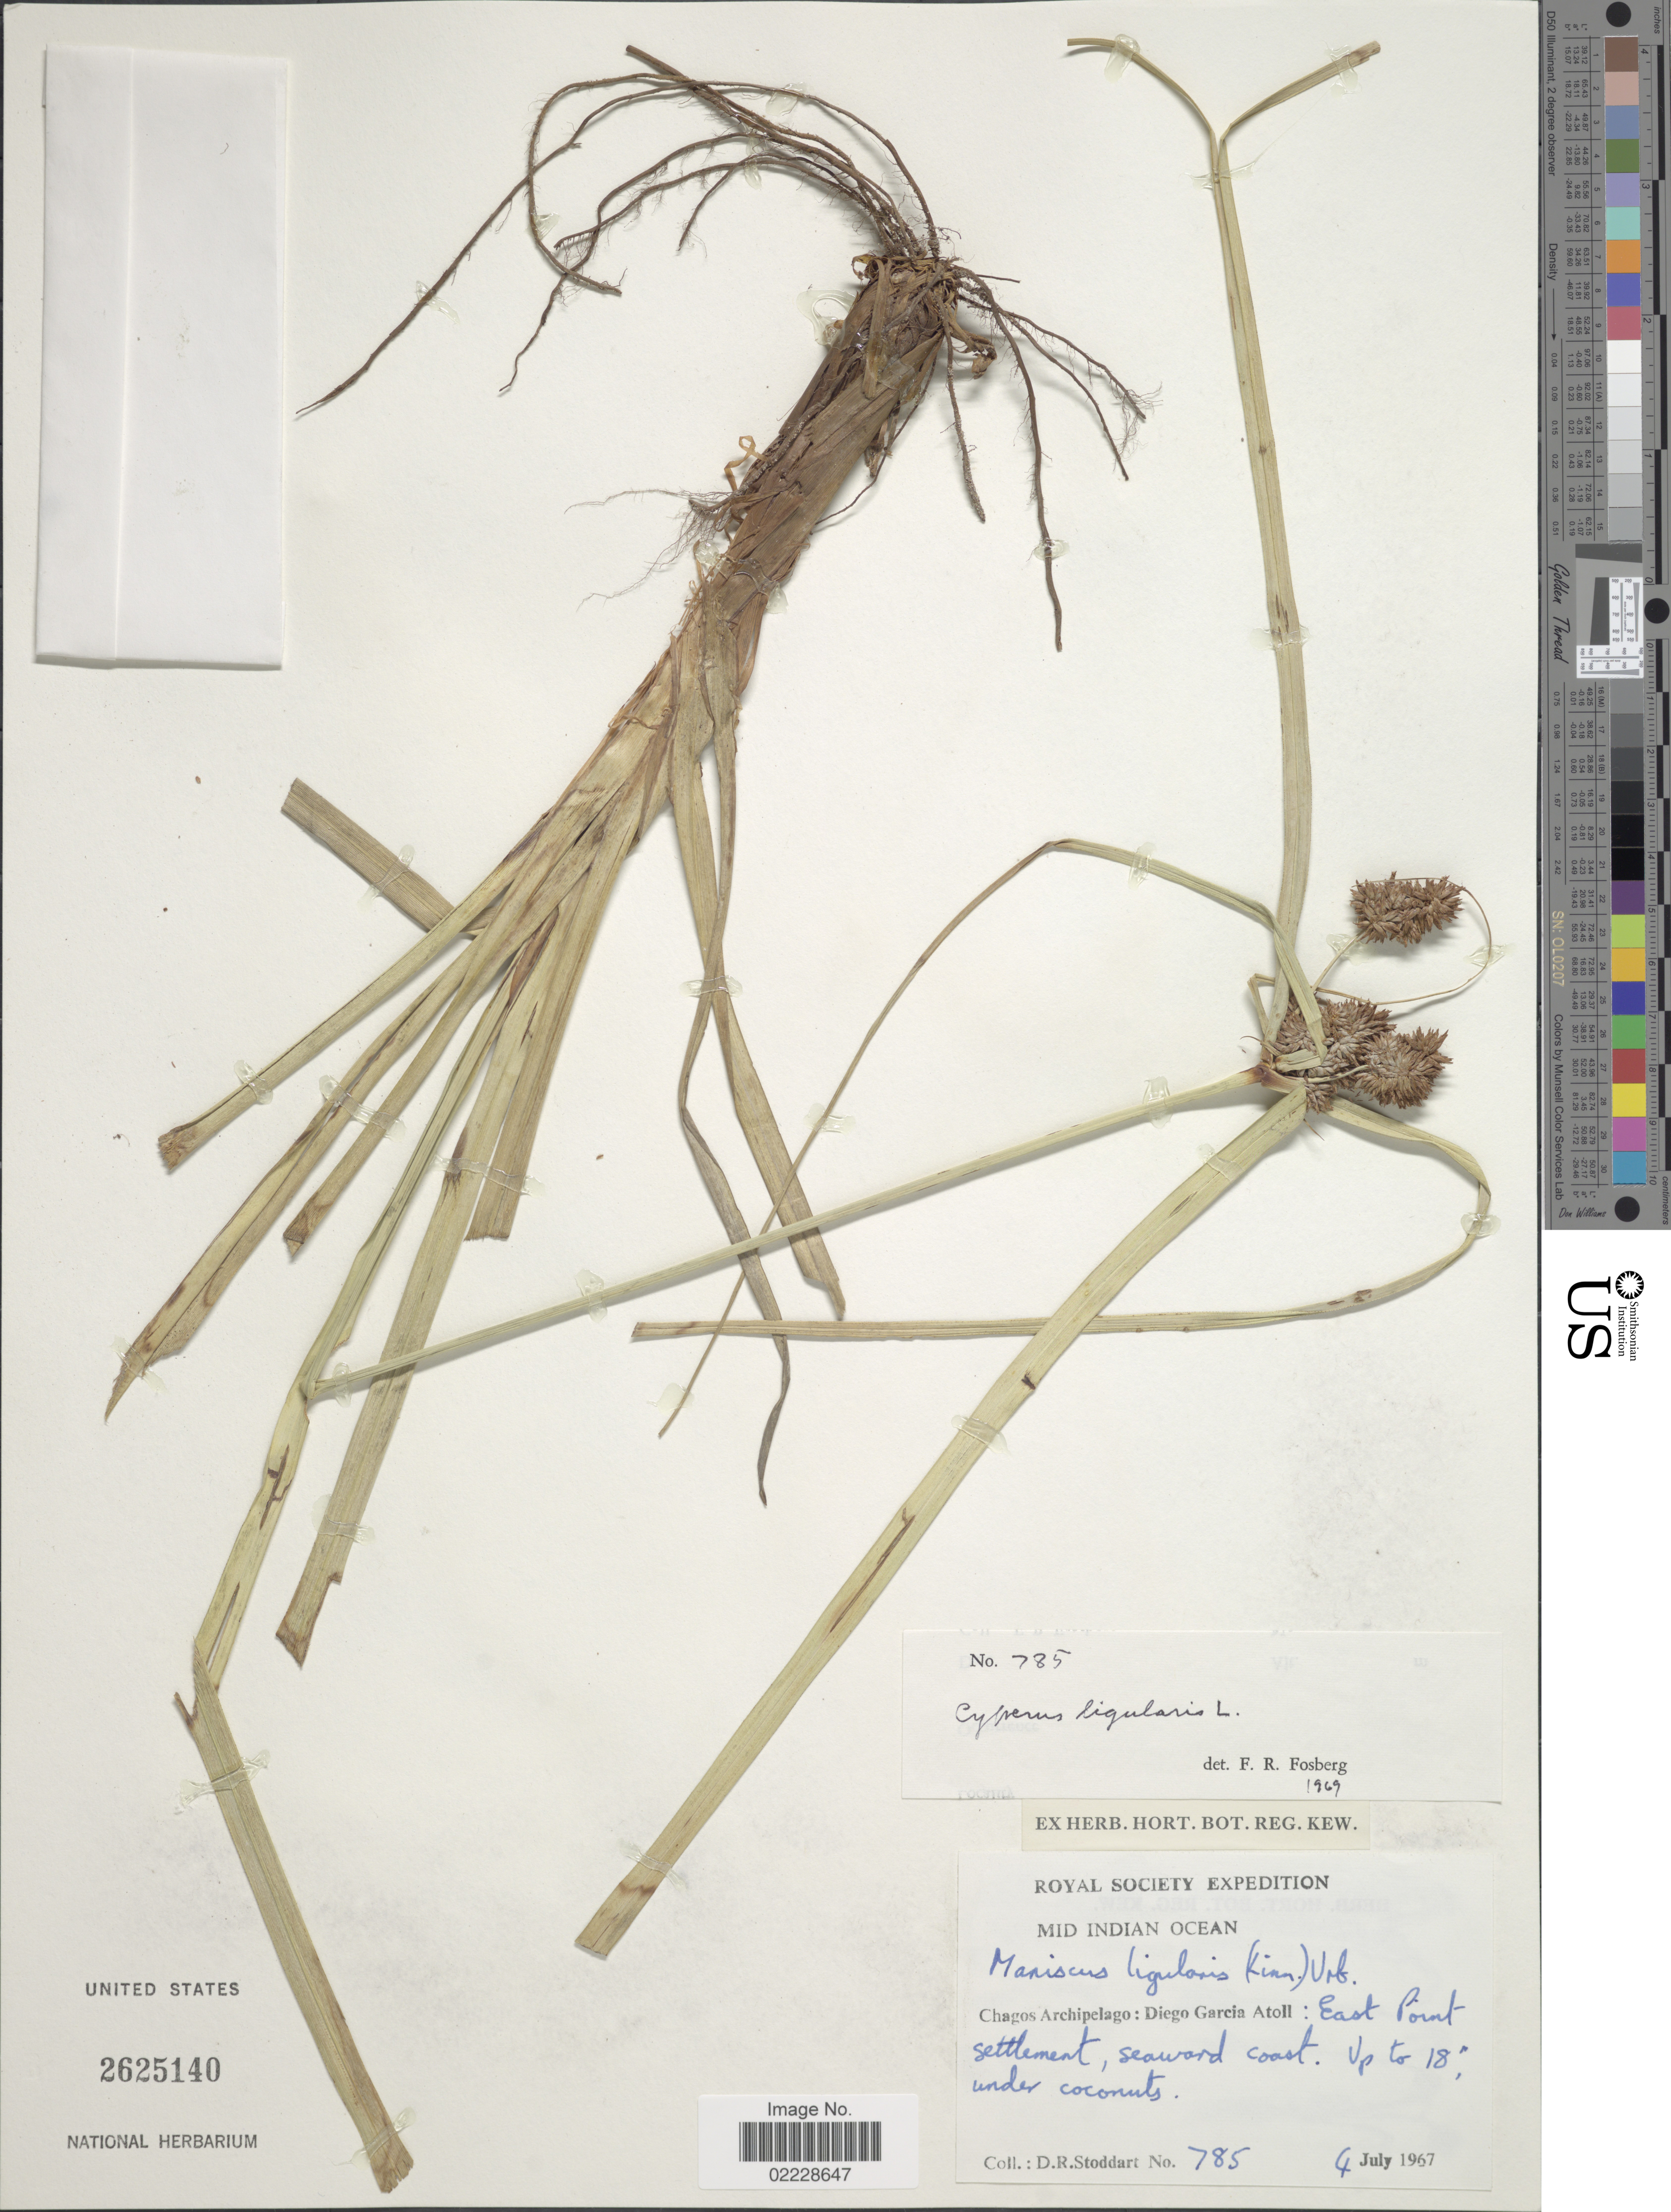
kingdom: Plantae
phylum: Tracheophyta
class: Liliopsida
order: Poales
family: Cyperaceae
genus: Cyperus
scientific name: Cyperus ligularis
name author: L.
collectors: D. R. Stoddart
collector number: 785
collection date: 1967-07-04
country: British Indian Ocean Territory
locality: Chagos Archipelago: Diego Garcia Atoll: East Point settlement, seaward coast. Mid Indian Ocean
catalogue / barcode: US 2625140